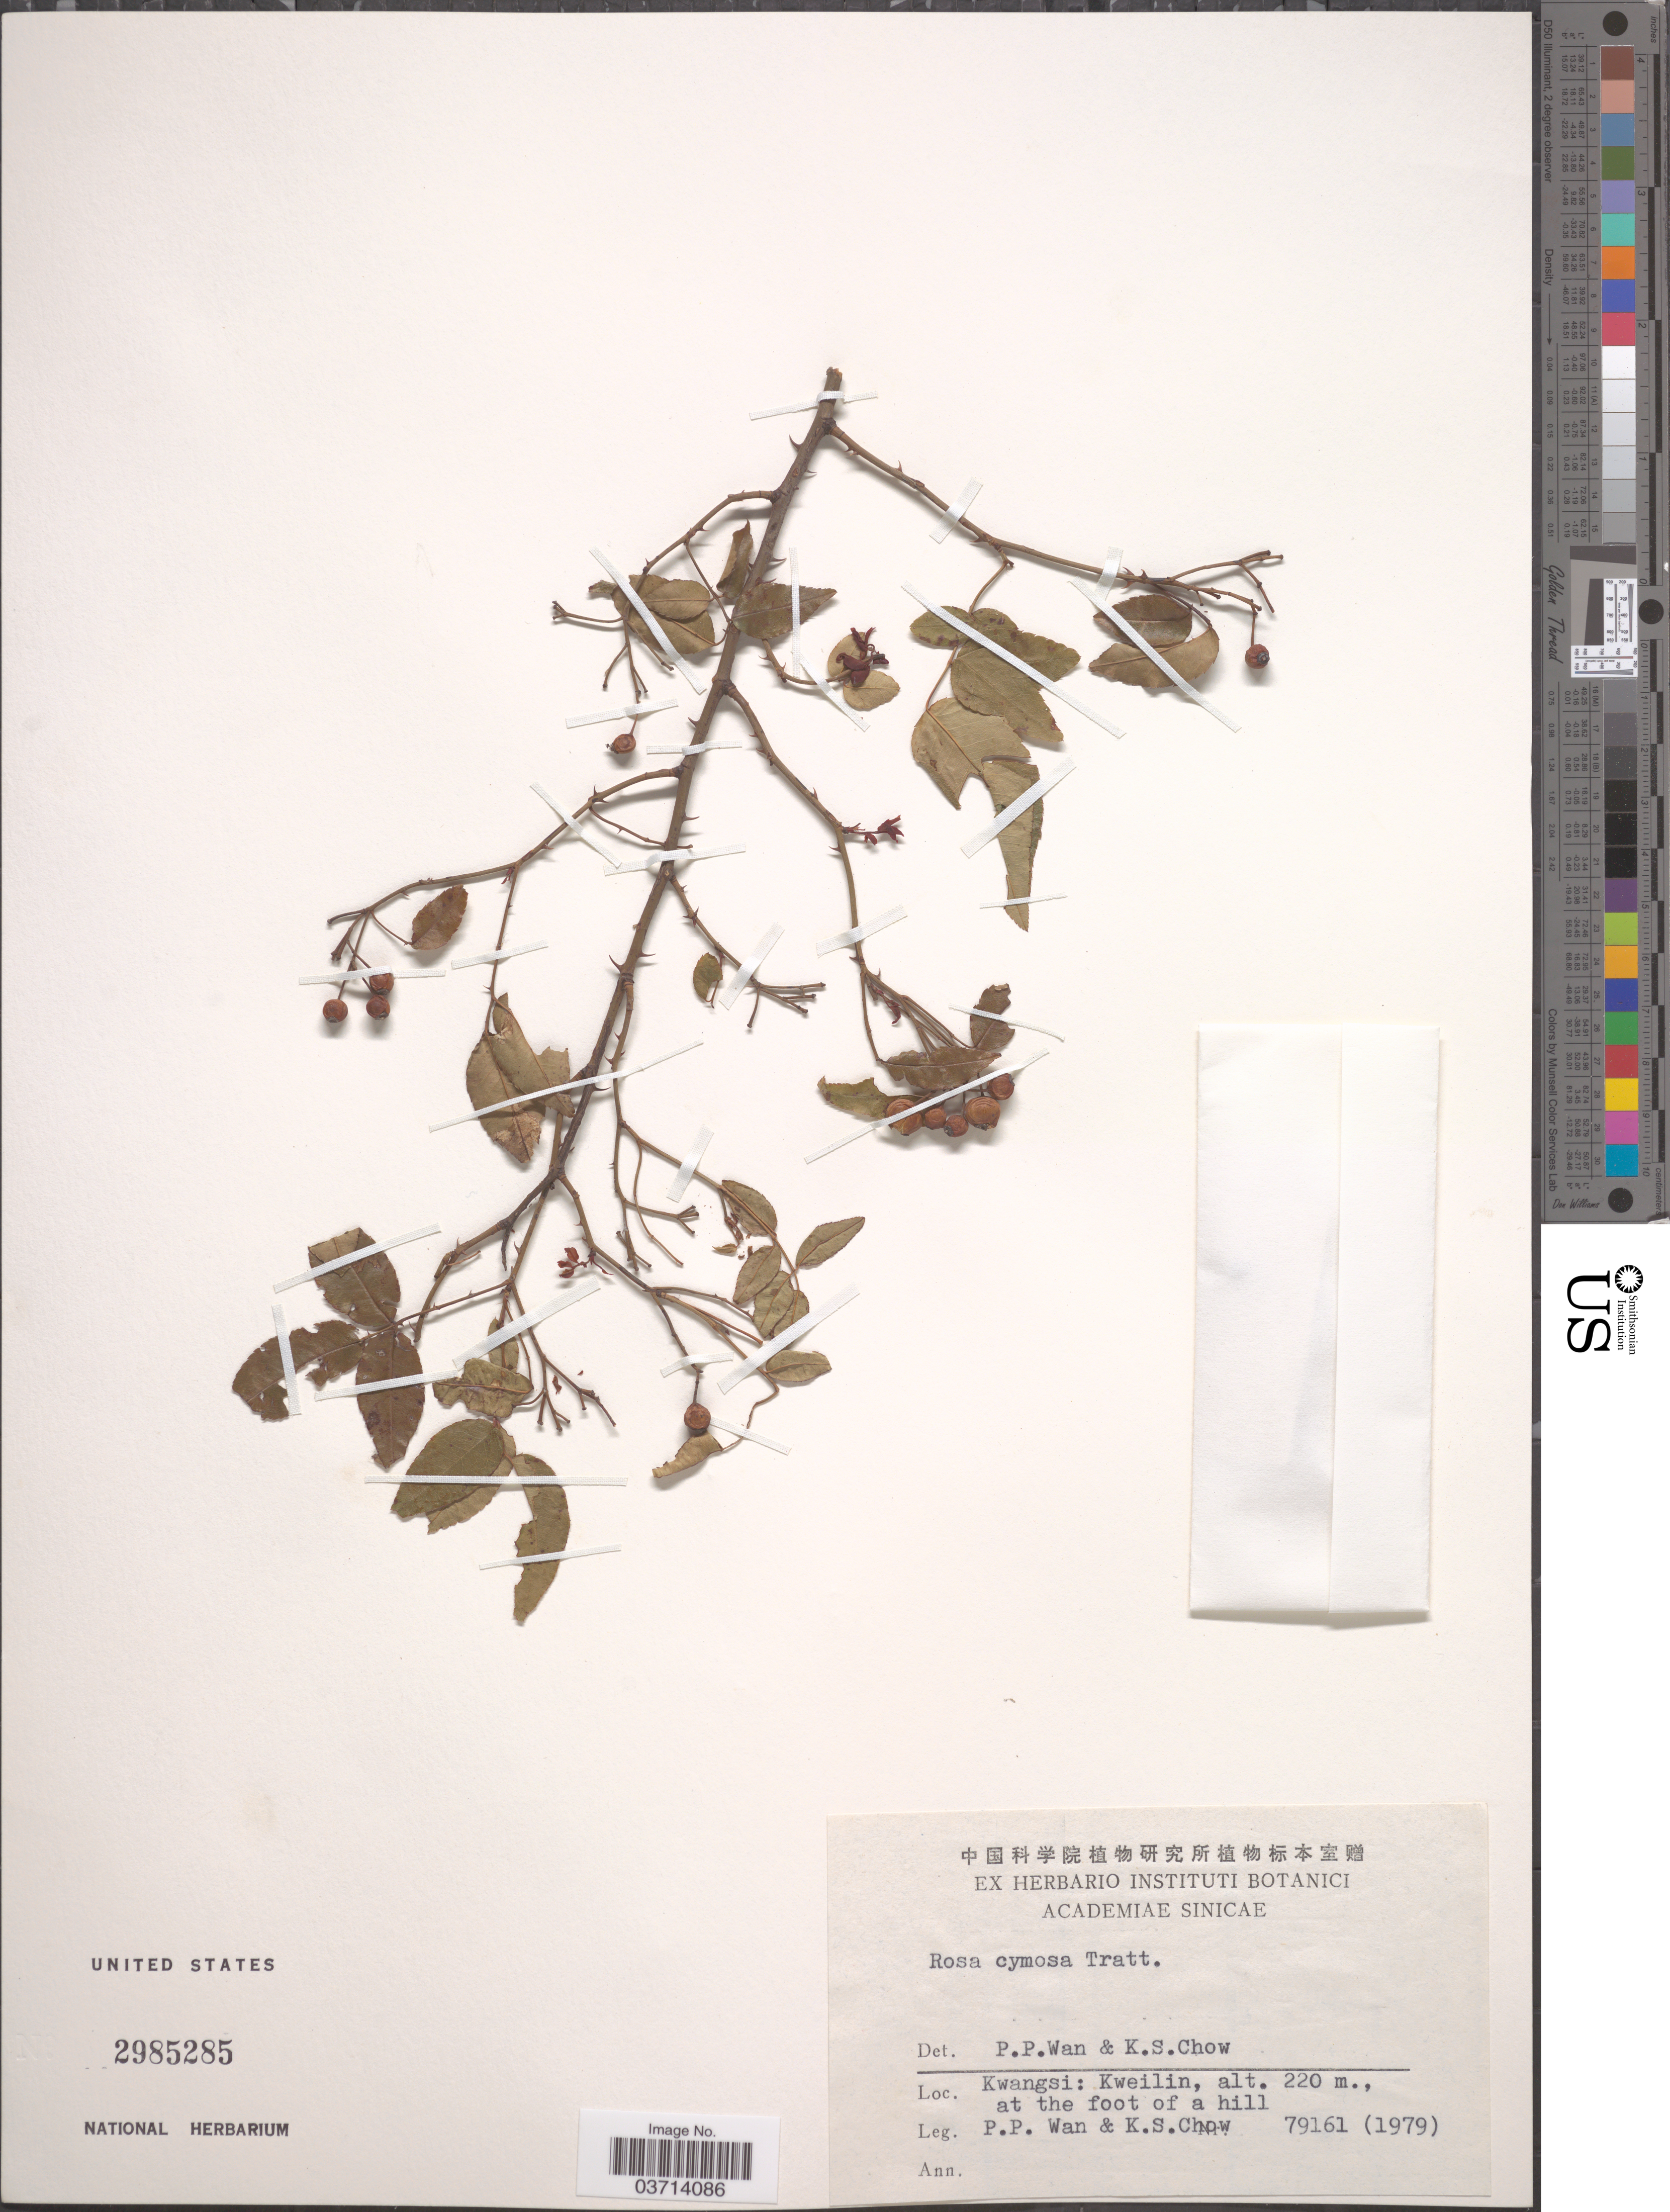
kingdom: Plantae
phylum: Tracheophyta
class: Magnoliopsida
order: Rosales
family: Rosaceae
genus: Rosa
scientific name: Rosa indica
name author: L.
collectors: P. Wan & K. S. Chow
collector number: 79161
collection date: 1979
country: China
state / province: Guangxi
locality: Kwangsi: Kweilin, at the foot of a hill.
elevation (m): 220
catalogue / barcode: US 2985285